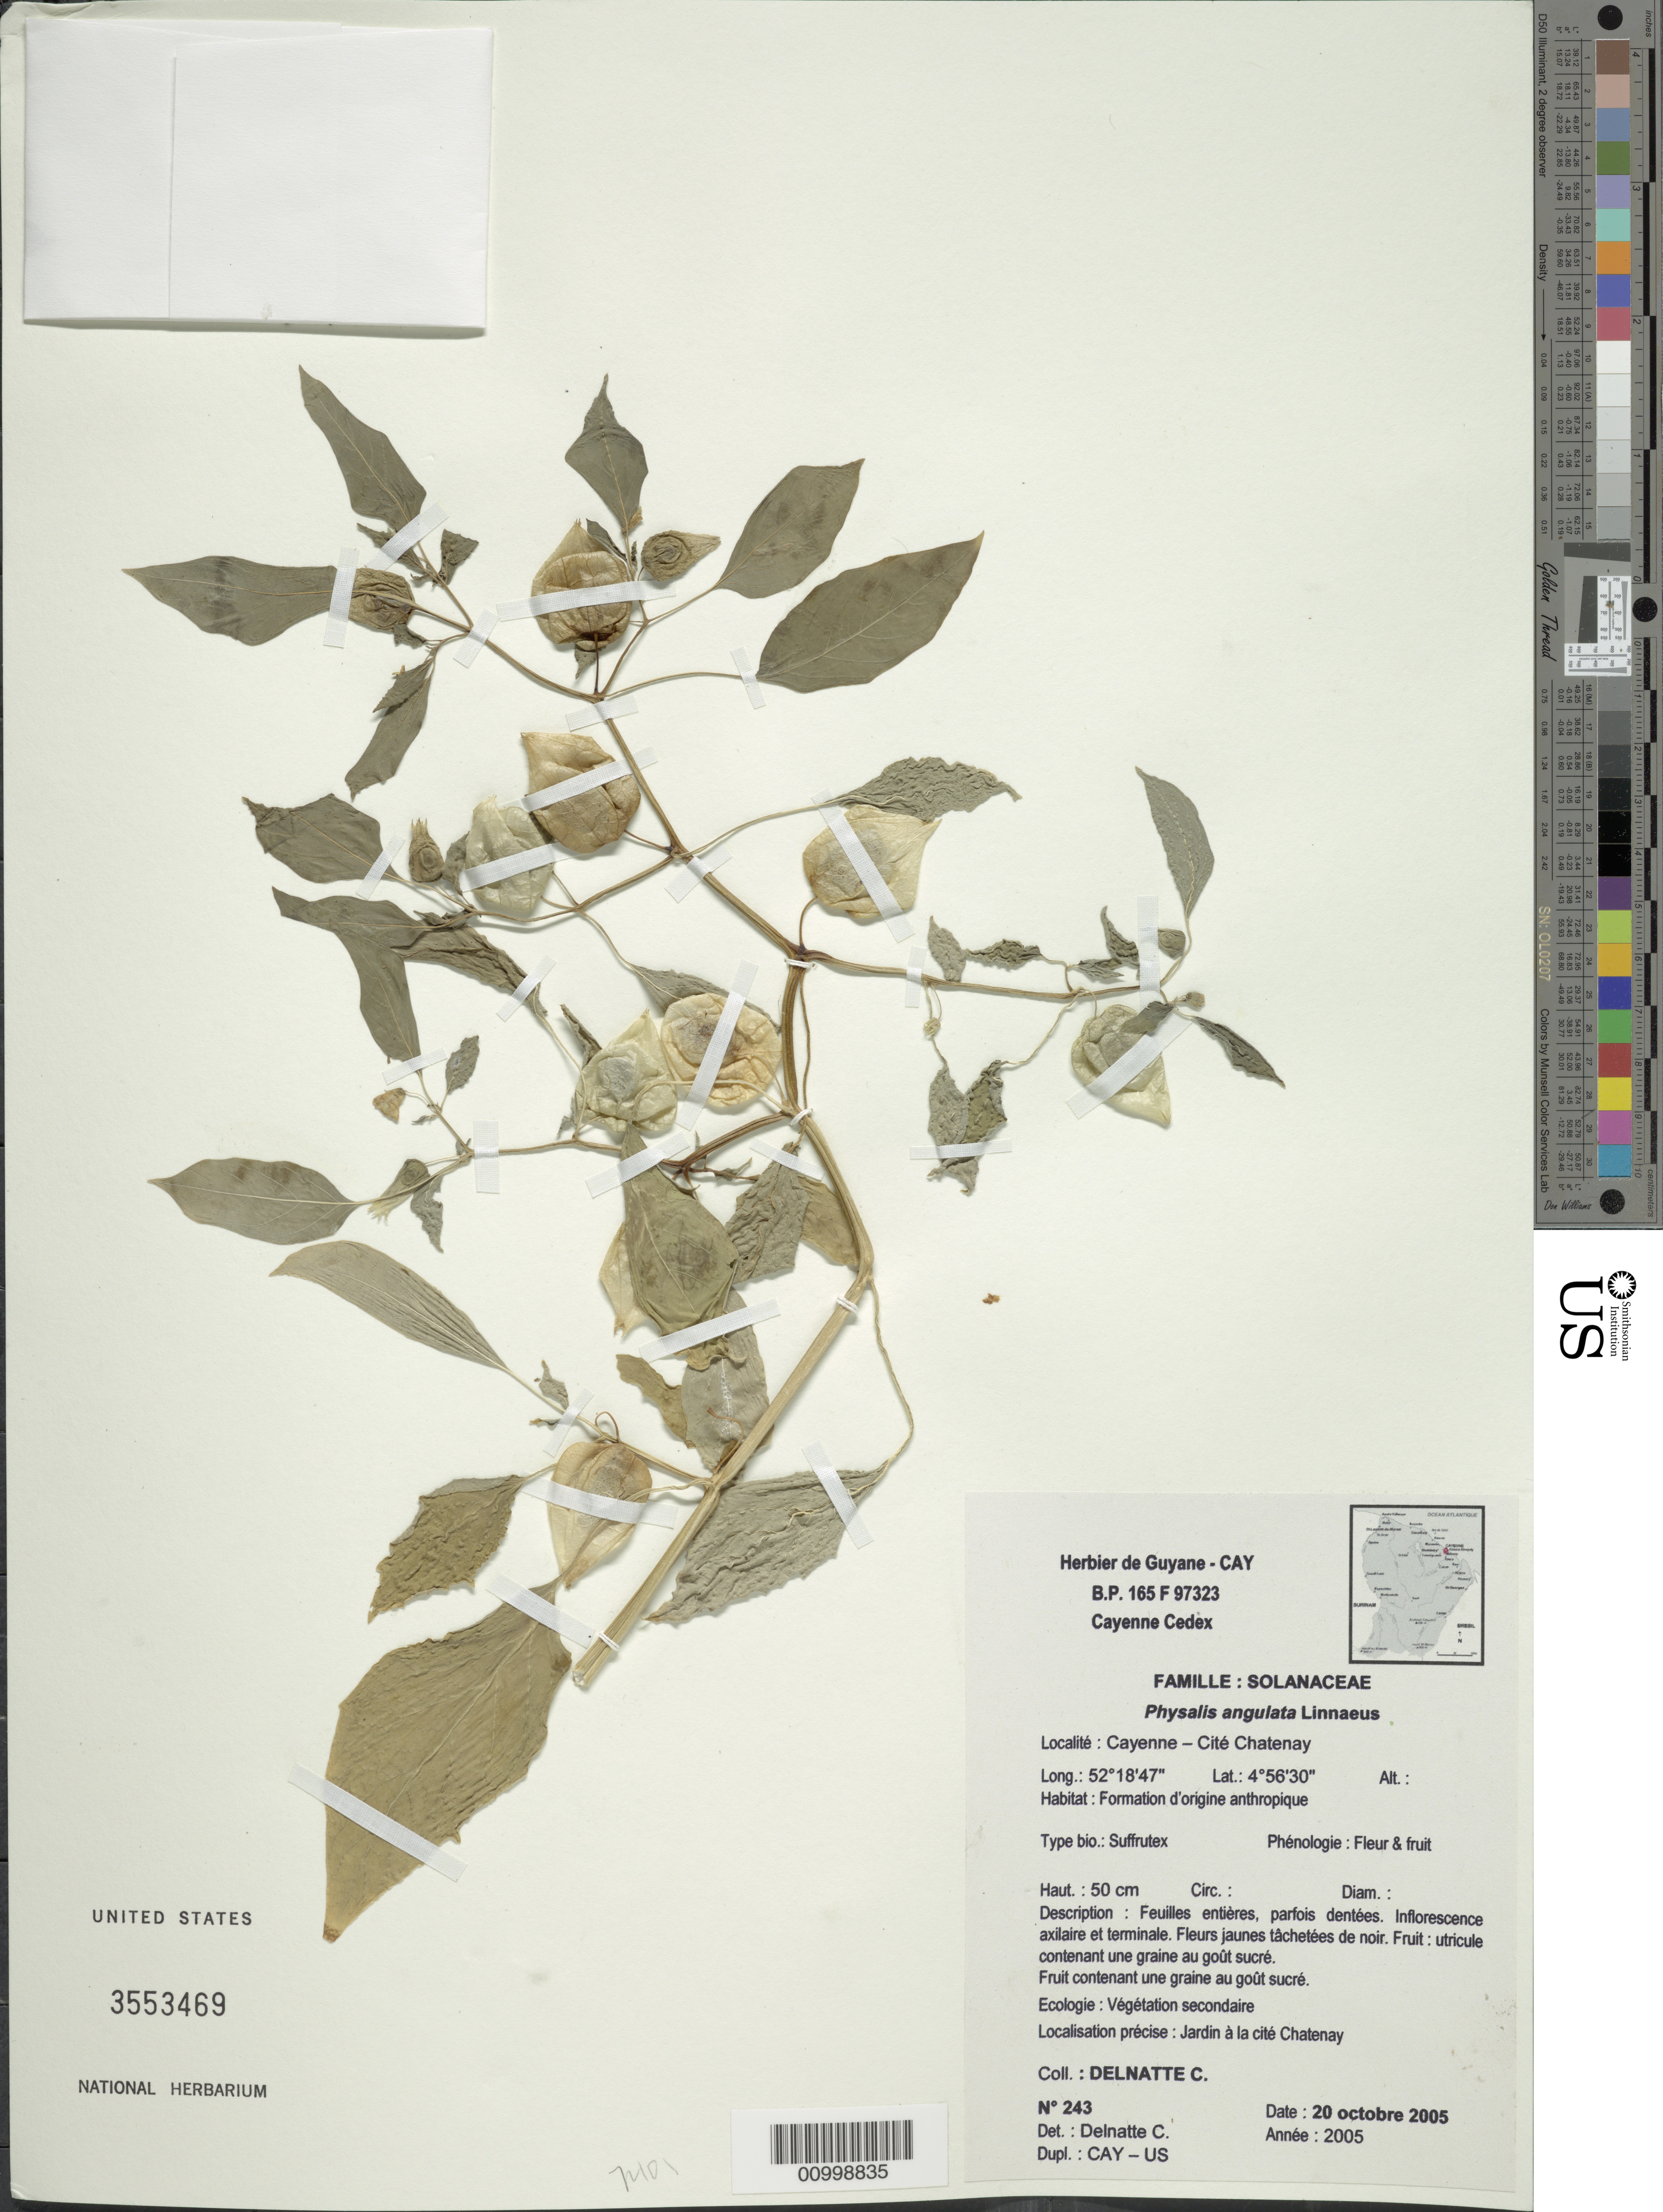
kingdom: Plantae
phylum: Tracheophyta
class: Magnoliopsida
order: Solanales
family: Solanaceae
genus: Physalis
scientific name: Physalis angulata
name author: L.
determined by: Delnatte, C.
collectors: C. Delnatte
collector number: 243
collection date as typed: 20-Oct-05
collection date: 2005-10-20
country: French Guiana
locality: Cayenne - Cité Chatenay; Jardin a la cité Chatenay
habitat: Formation d'origine anthropique - vegetation ruderale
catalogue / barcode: US 3553469